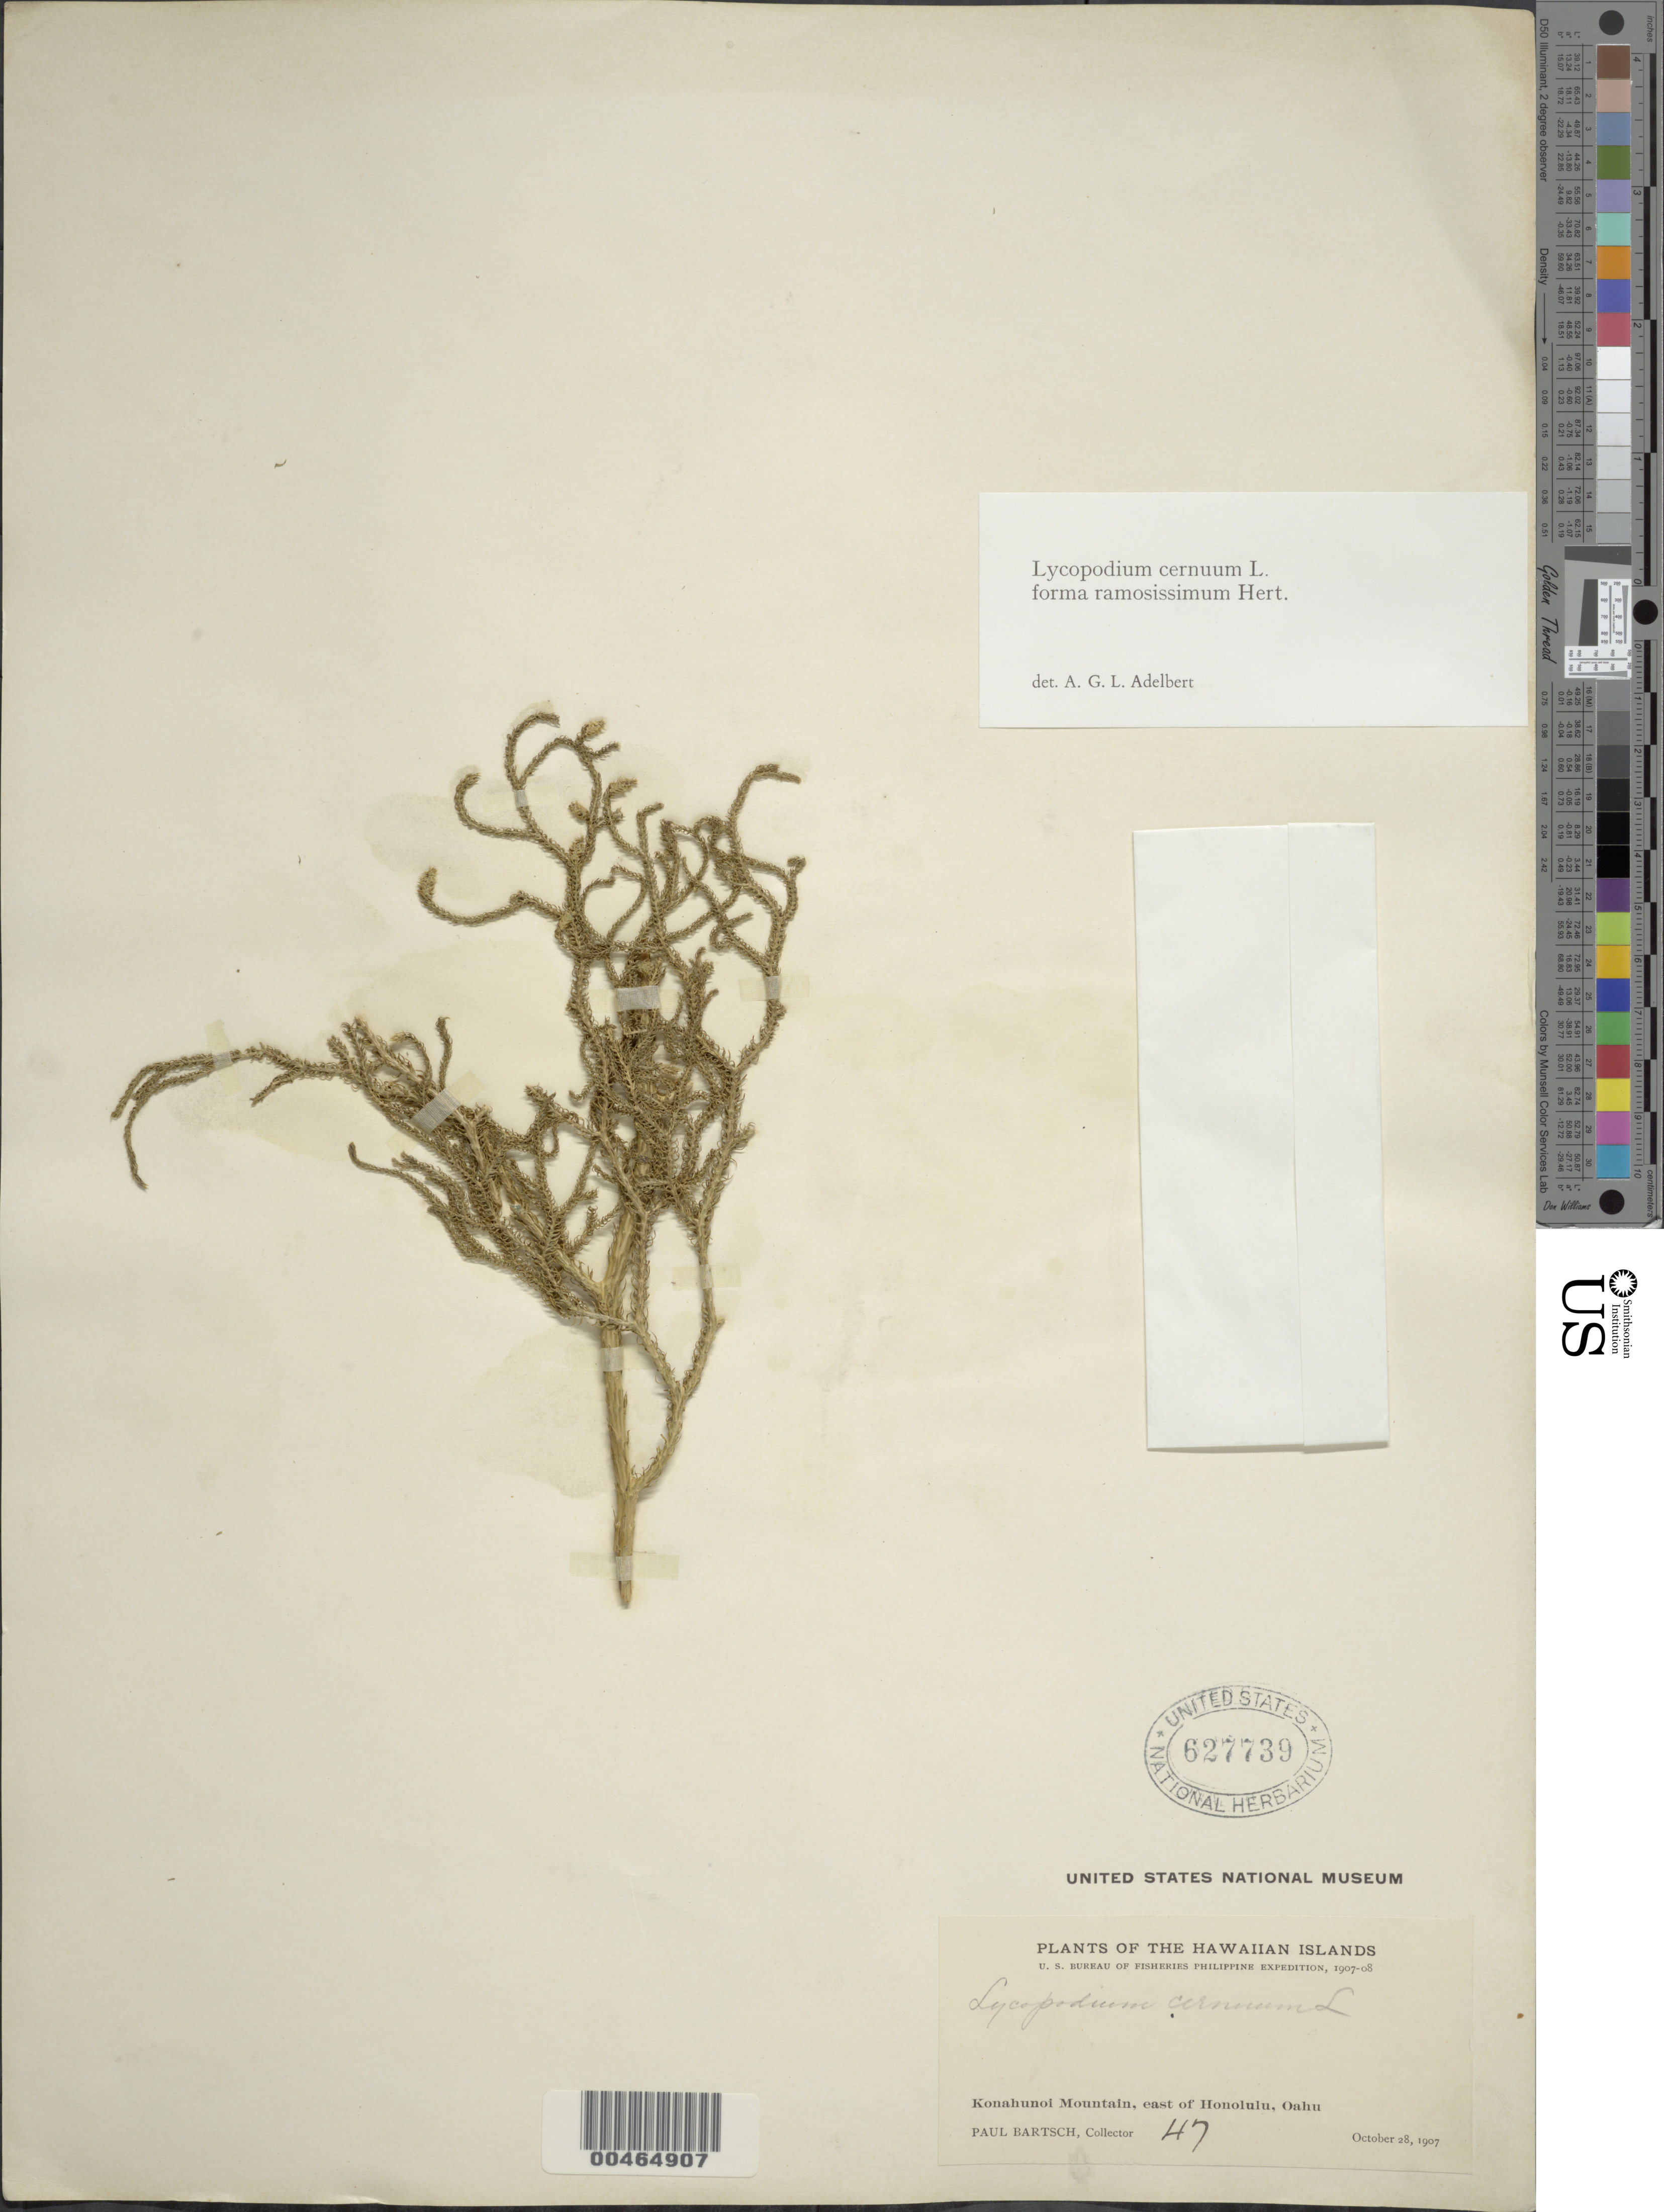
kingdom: Plantae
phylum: Tracheophyta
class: Lycopodiopsida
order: Lycopodiales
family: Lycopodiaceae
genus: Palhinhaea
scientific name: Palhinhaea cernua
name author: (L.) Vasc. & Franco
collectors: P. Bartsch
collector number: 47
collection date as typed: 28 Oct 1907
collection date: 1907-10-28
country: United States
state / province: Hawaii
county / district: Honolulu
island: Oahu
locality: Konahunoi Mountain, E of Honolulu, Oahu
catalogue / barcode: US 627739